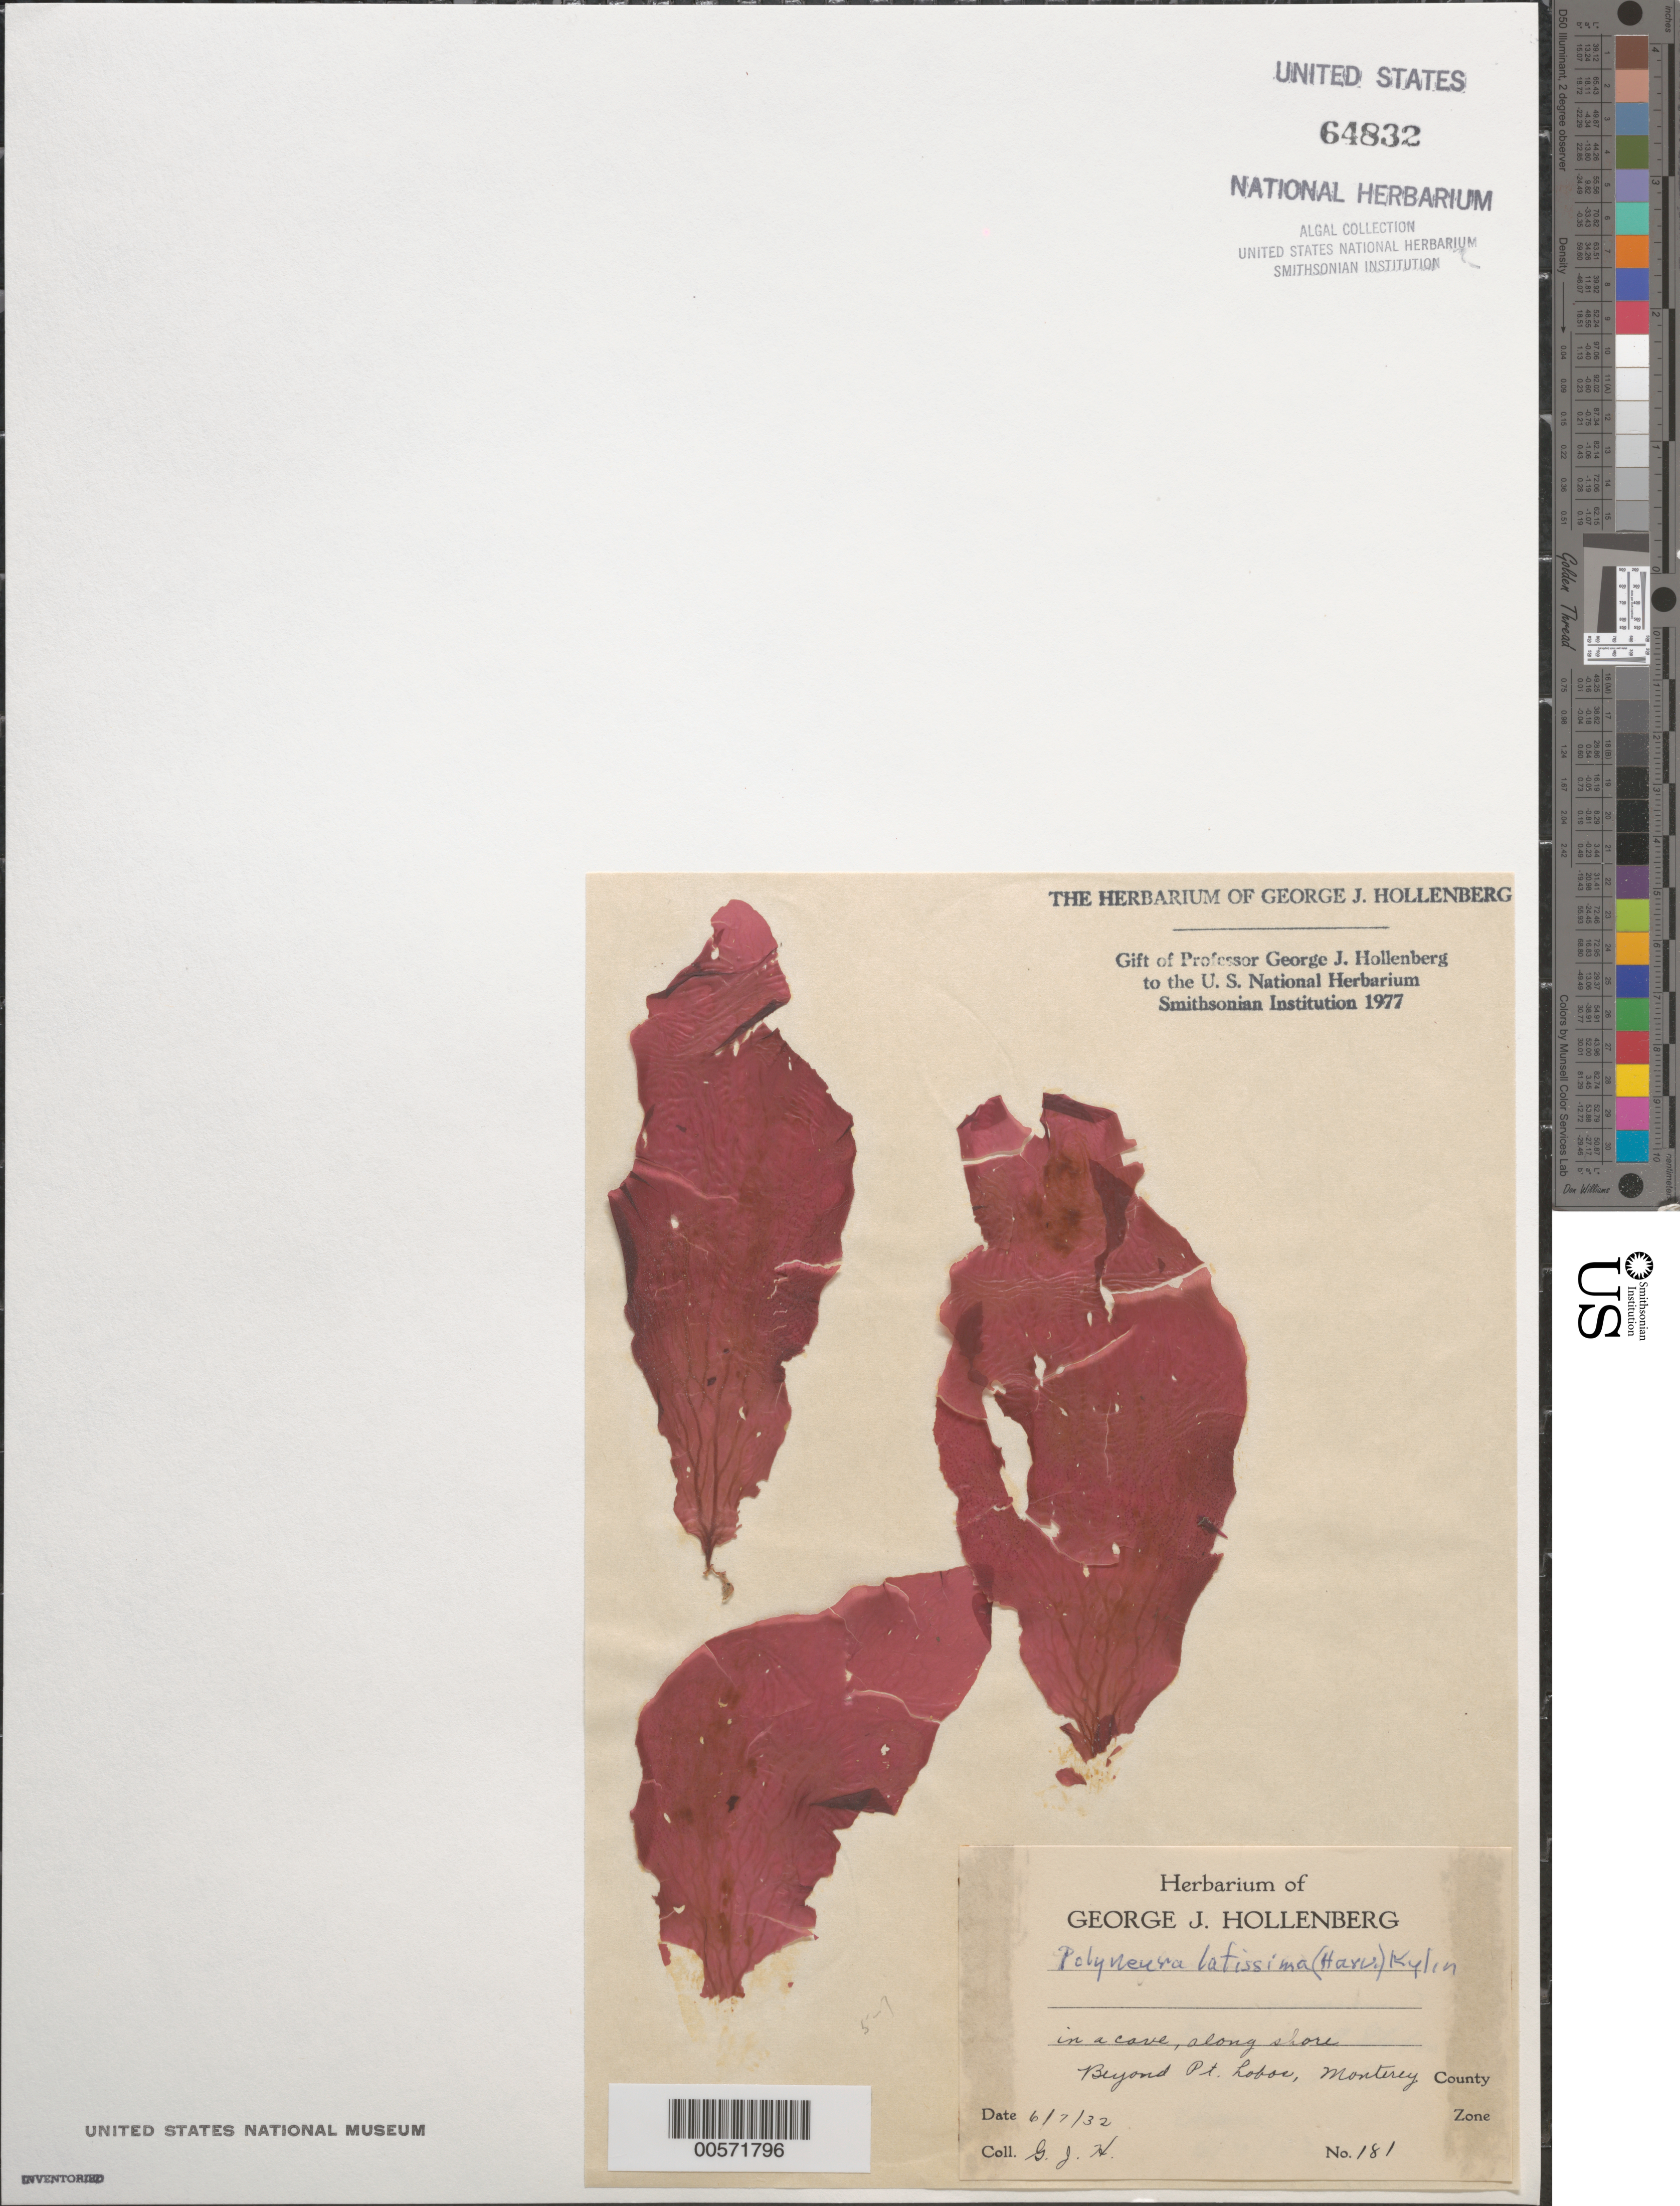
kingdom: Plantae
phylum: Rhodophyta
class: Florideophyceae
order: Ceramiales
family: Delesseriaceae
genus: Polyneura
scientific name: Polyneura latissima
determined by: Hollenberg, George J.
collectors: G. Hollenberg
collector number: GJH 181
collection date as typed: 07 Jun 1932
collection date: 1932-06-07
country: United States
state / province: California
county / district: Monterey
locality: Beyond Point Lobos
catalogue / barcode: US 64832